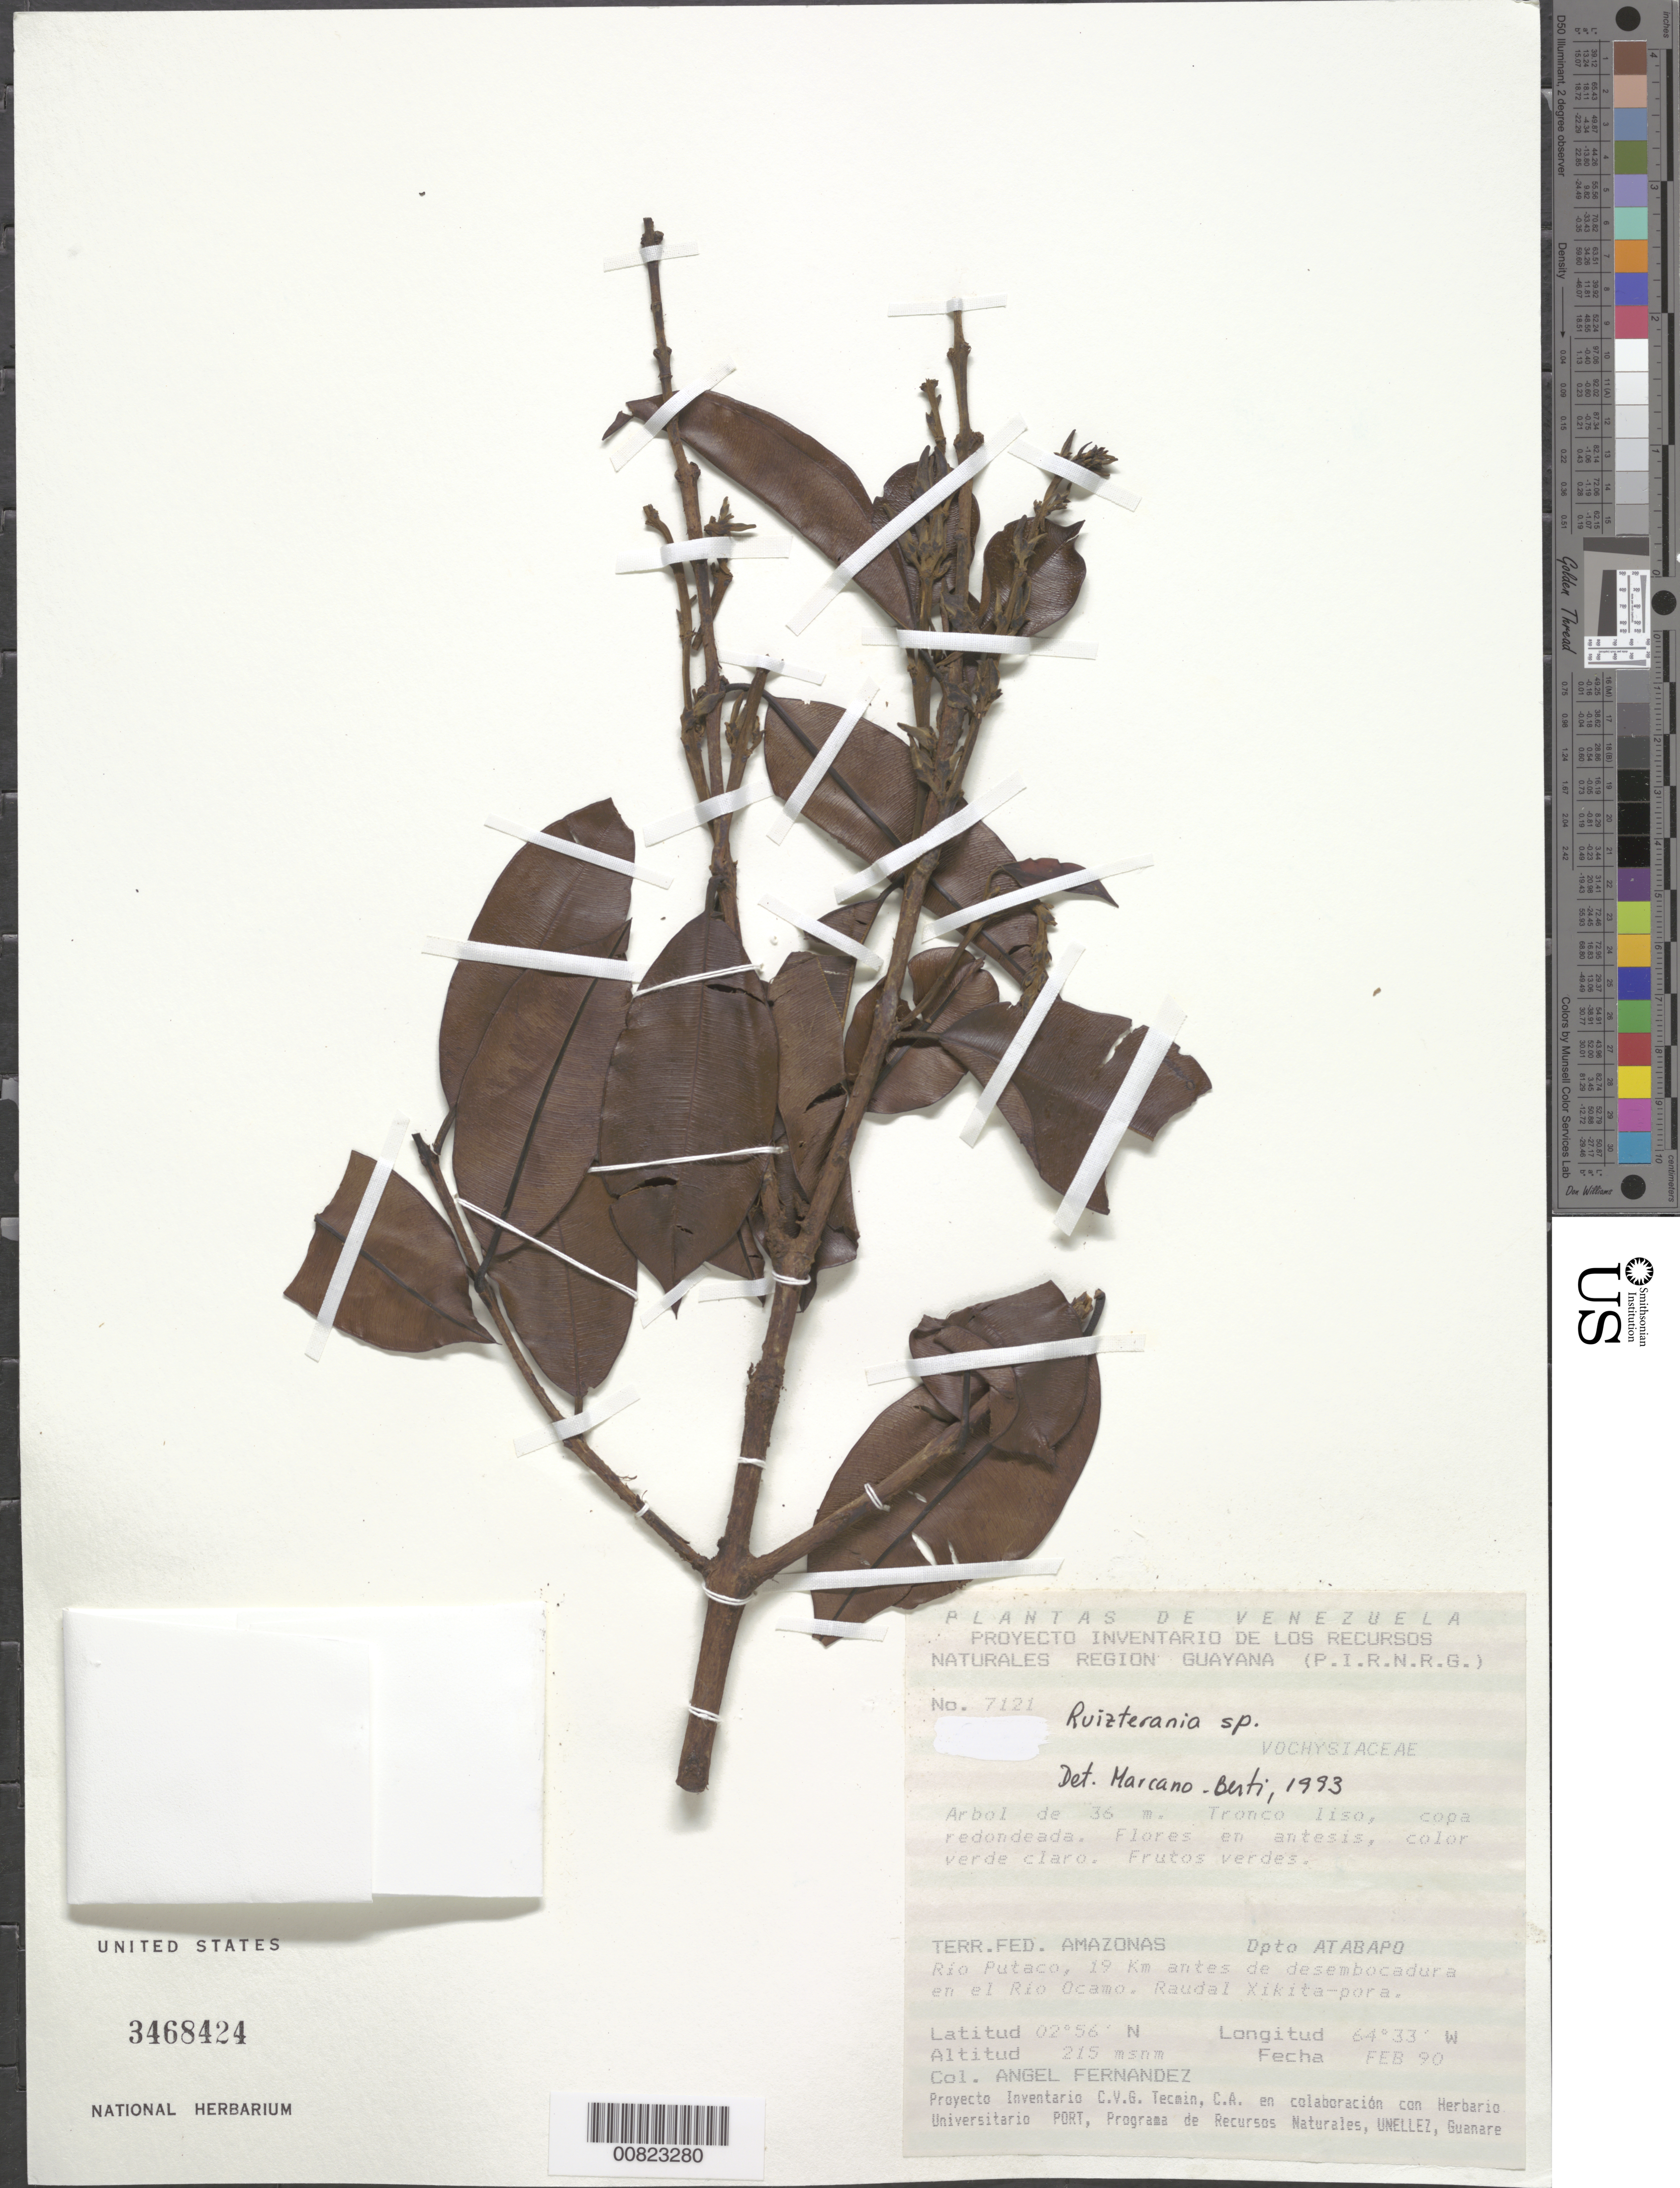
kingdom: Plantae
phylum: Tracheophyta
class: Magnoliopsida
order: Myrtales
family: Vochysiaceae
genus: Ruizterania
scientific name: Ruizterania sp.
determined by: Marcano-Berti, L.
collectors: A. Fernández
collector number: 7121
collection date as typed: Feb-90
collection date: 1990-02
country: Venezuela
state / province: Amazonas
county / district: Atabapo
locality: Río Putaco, 19 km antes de desembocadura en el Río Ocamo, Raudal Xikita-pora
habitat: Antes de desembocadura en el rio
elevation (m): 215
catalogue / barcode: US 3468424